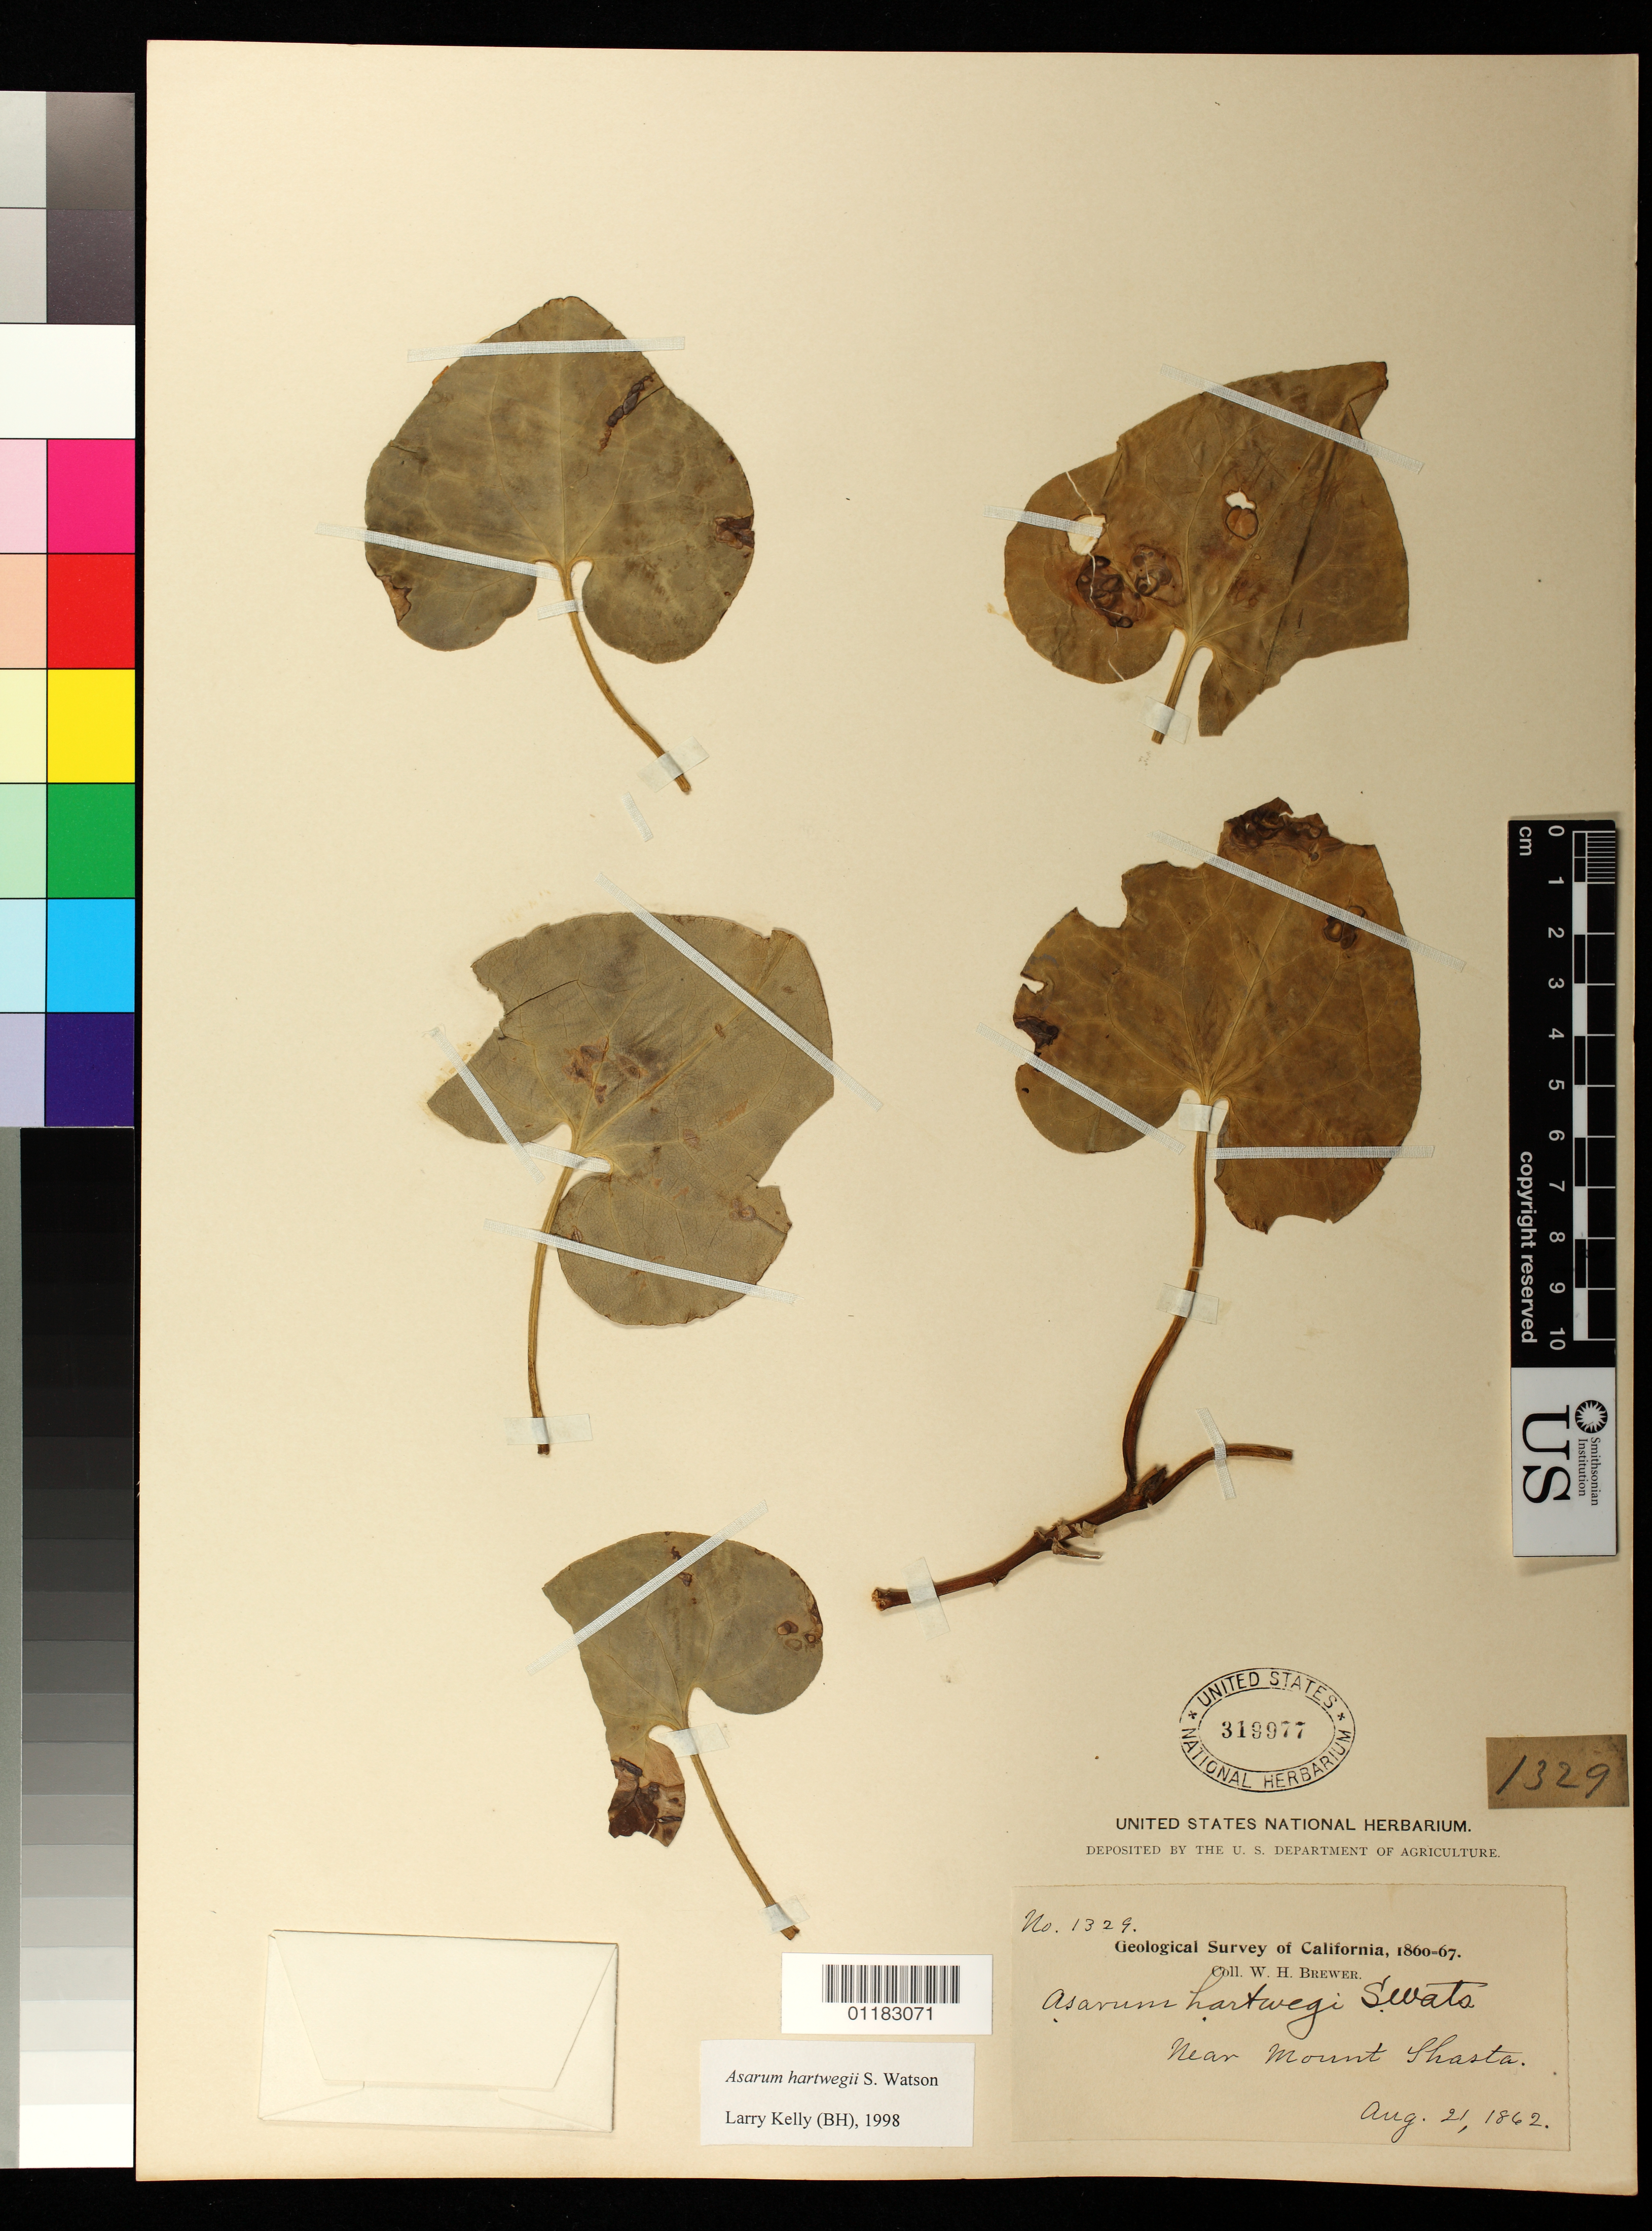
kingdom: Plantae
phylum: Tracheophyta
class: Magnoliopsida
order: Piperales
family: Aristolochiaceae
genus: Asarum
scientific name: Asarum hartwegii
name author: S. Watson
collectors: W. H. Brewer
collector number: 1329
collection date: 1862-08-21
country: United States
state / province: California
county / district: Siskiyou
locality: Near Mount Shasta.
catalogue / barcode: US 319977